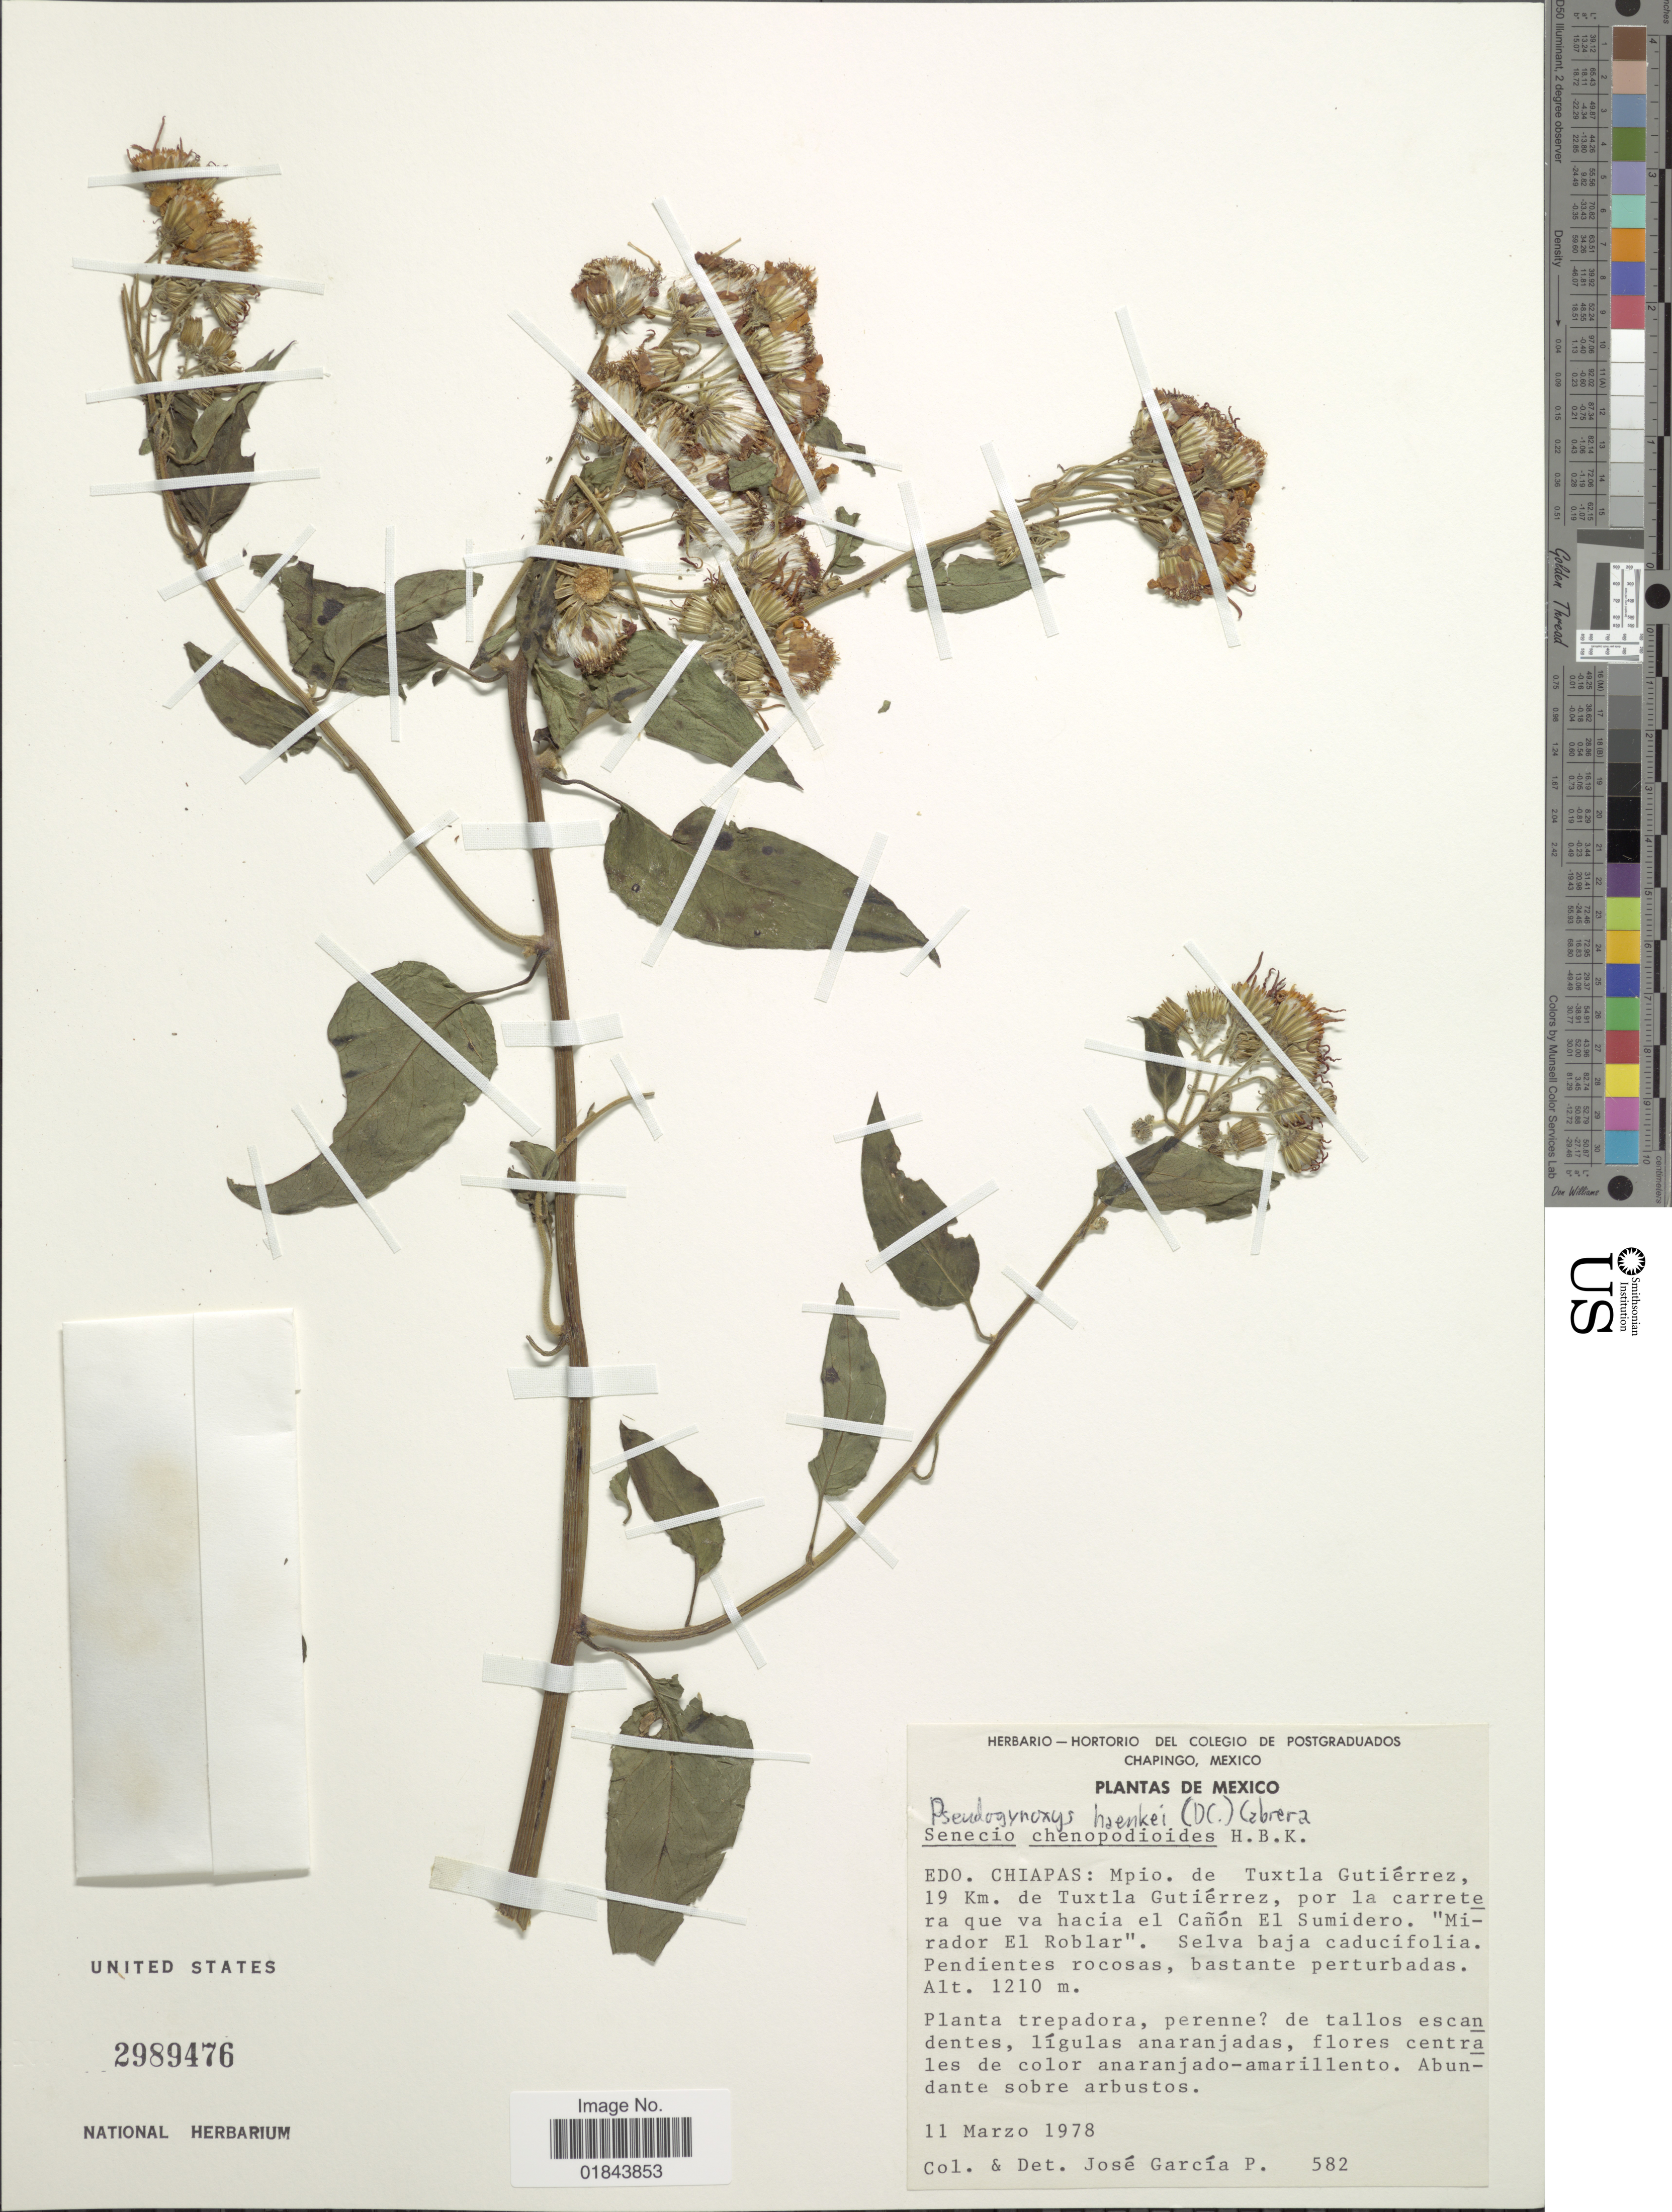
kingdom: Plantae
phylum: Tracheophyta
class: Magnoliopsida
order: Asterales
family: Asteraceae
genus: Pseudogynoxys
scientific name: Pseudogynoxys haenkei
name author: (DC.) Cabrera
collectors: J. García-P.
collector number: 582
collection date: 1978-03-11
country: Mexico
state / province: Chiapas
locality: Edo. Chiapas: Mpio. de Tuxtla Gutiérrez, 19 Km. de Tuxtla Gutiérrez, por la carretera que va hacia el Cañón El Sumidero. "Mirador El Roblar"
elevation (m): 1210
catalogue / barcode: US 2989476